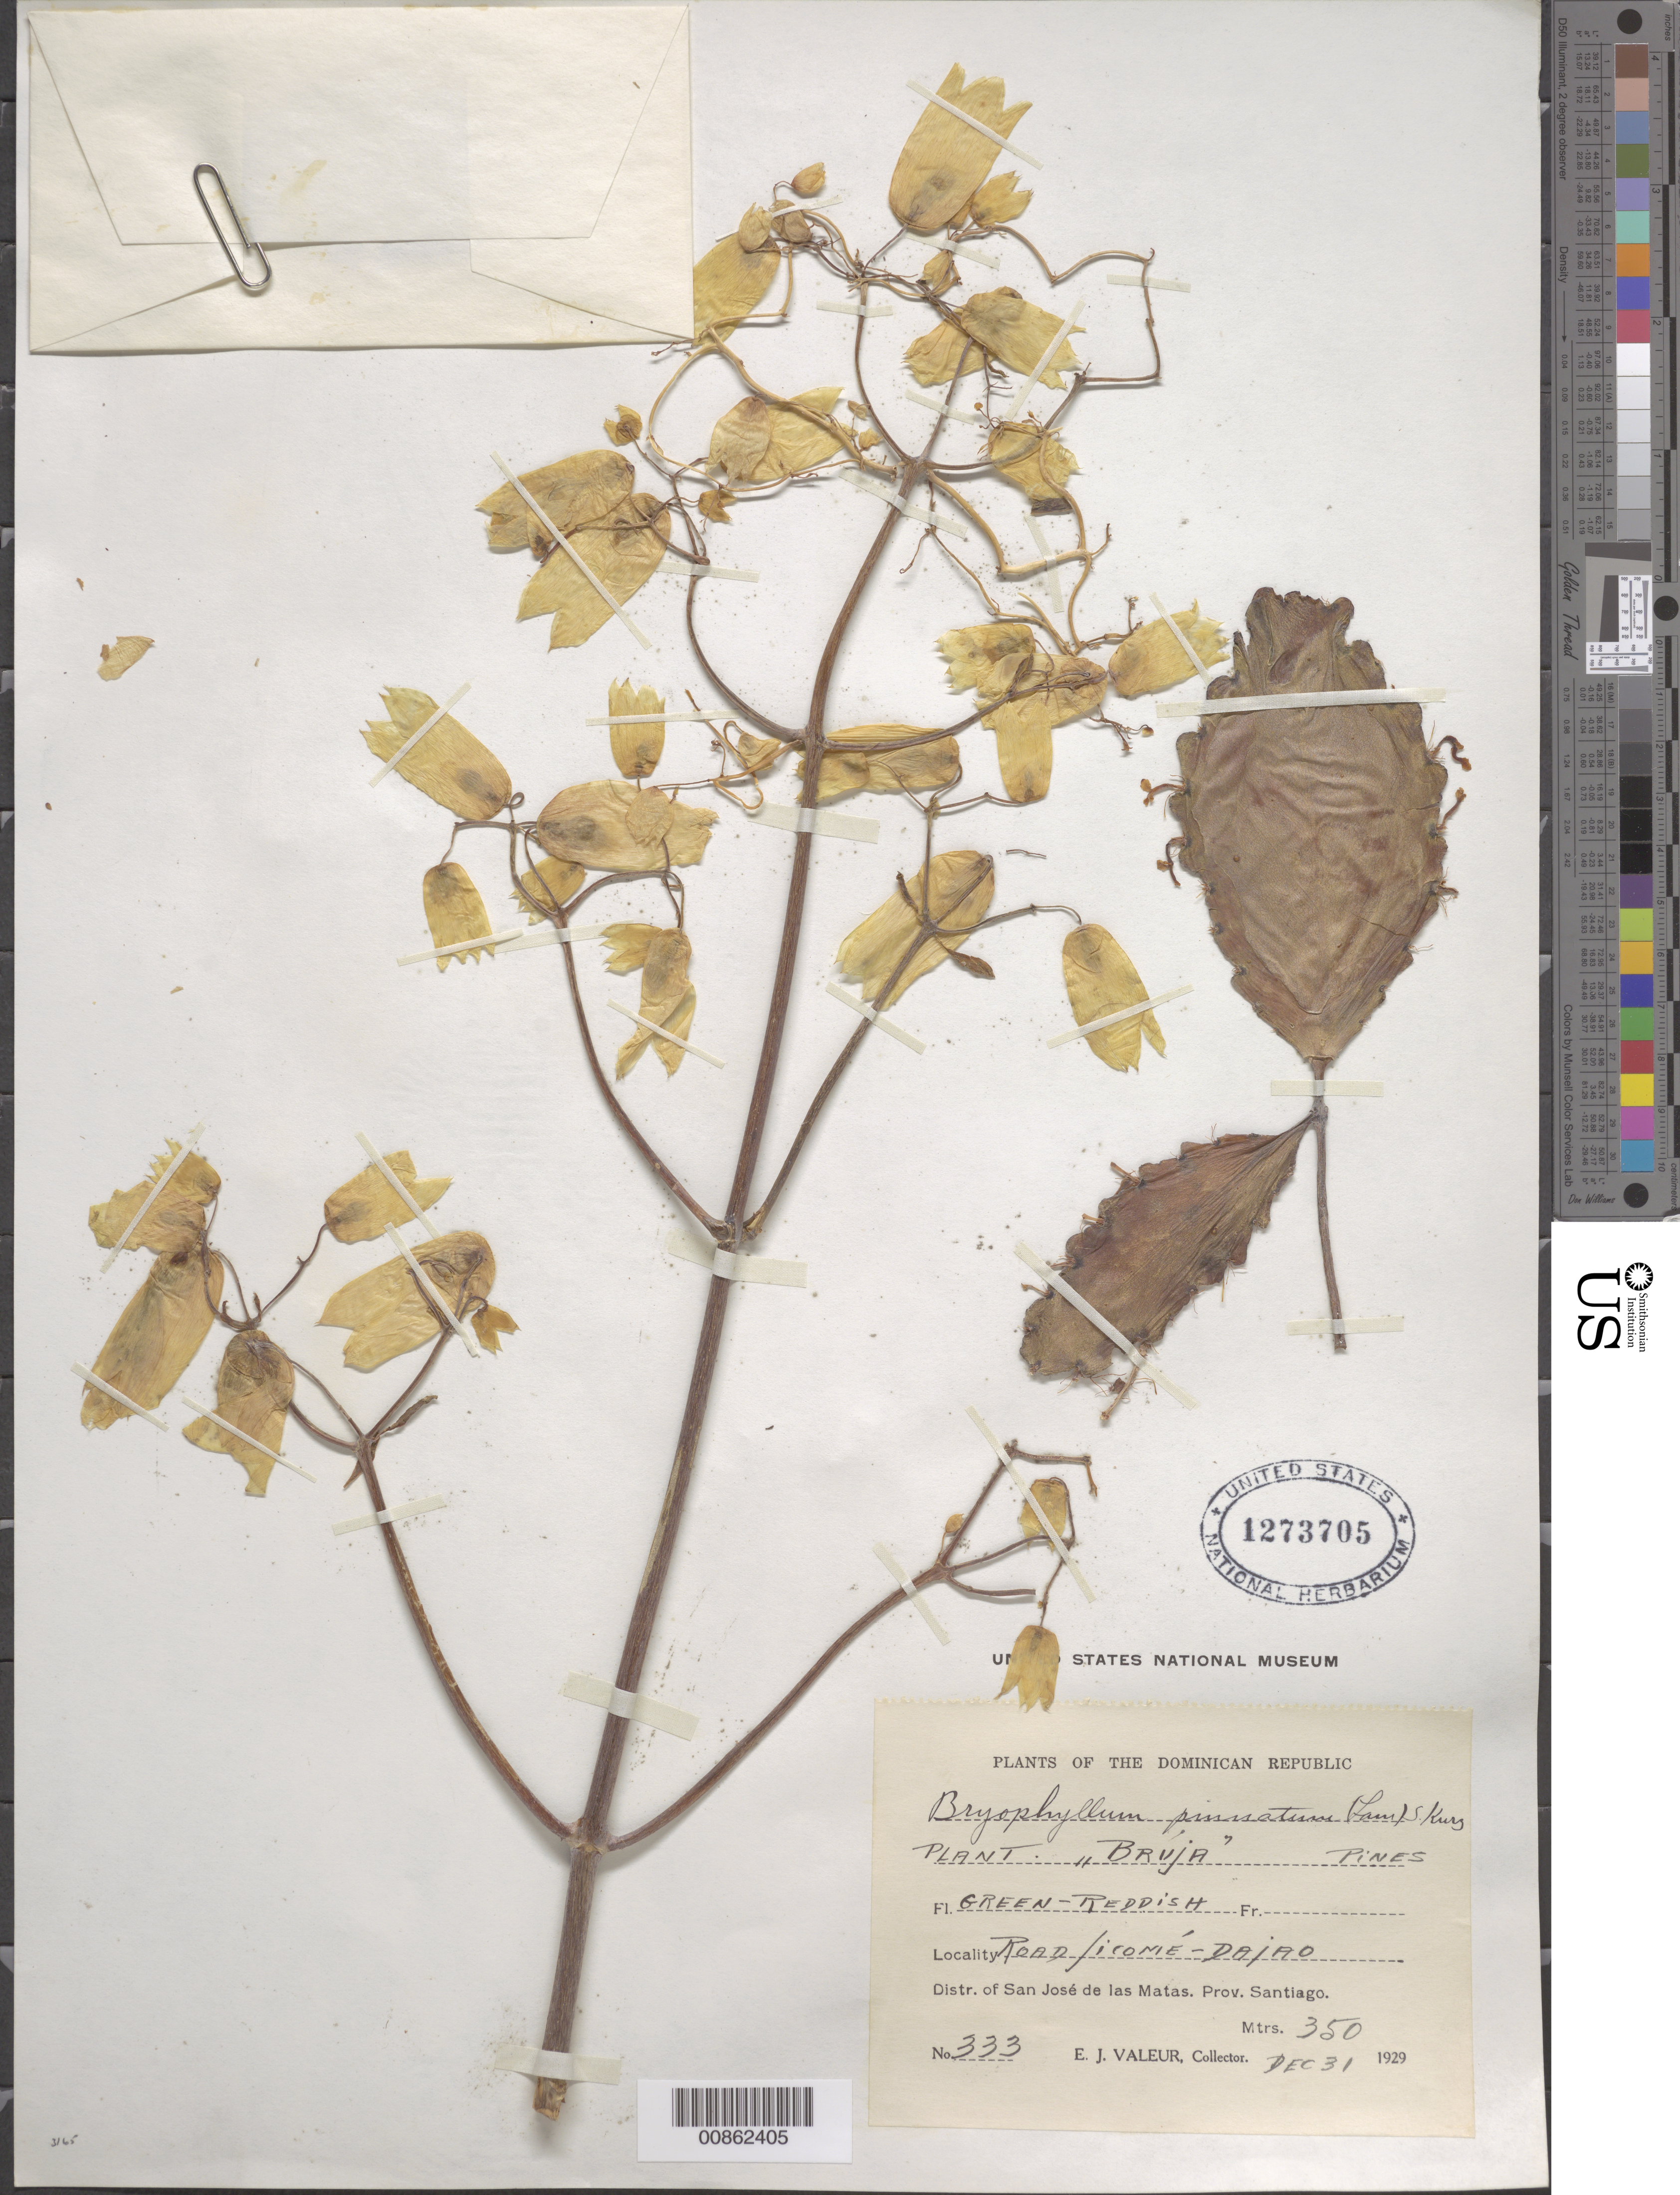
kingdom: Plantae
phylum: Tracheophyta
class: Magnoliopsida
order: Saxifragales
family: Crassulaceae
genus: Kalanchoe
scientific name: Kalanchoe pinnata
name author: (Lam.) Pers.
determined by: Strong, Mark T., (BOT), Smithsonian Institution - National Museum of Natural History (UNITED STATES)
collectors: E. Valeur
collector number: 333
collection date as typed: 31 Dec 1929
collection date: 1929-12-31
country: Dominican Republic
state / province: Santiago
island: Hispaniola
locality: Road Jicomé-Dajao. Distr. of San José de las Matas.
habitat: Pines.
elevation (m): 350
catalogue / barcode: US 1273705